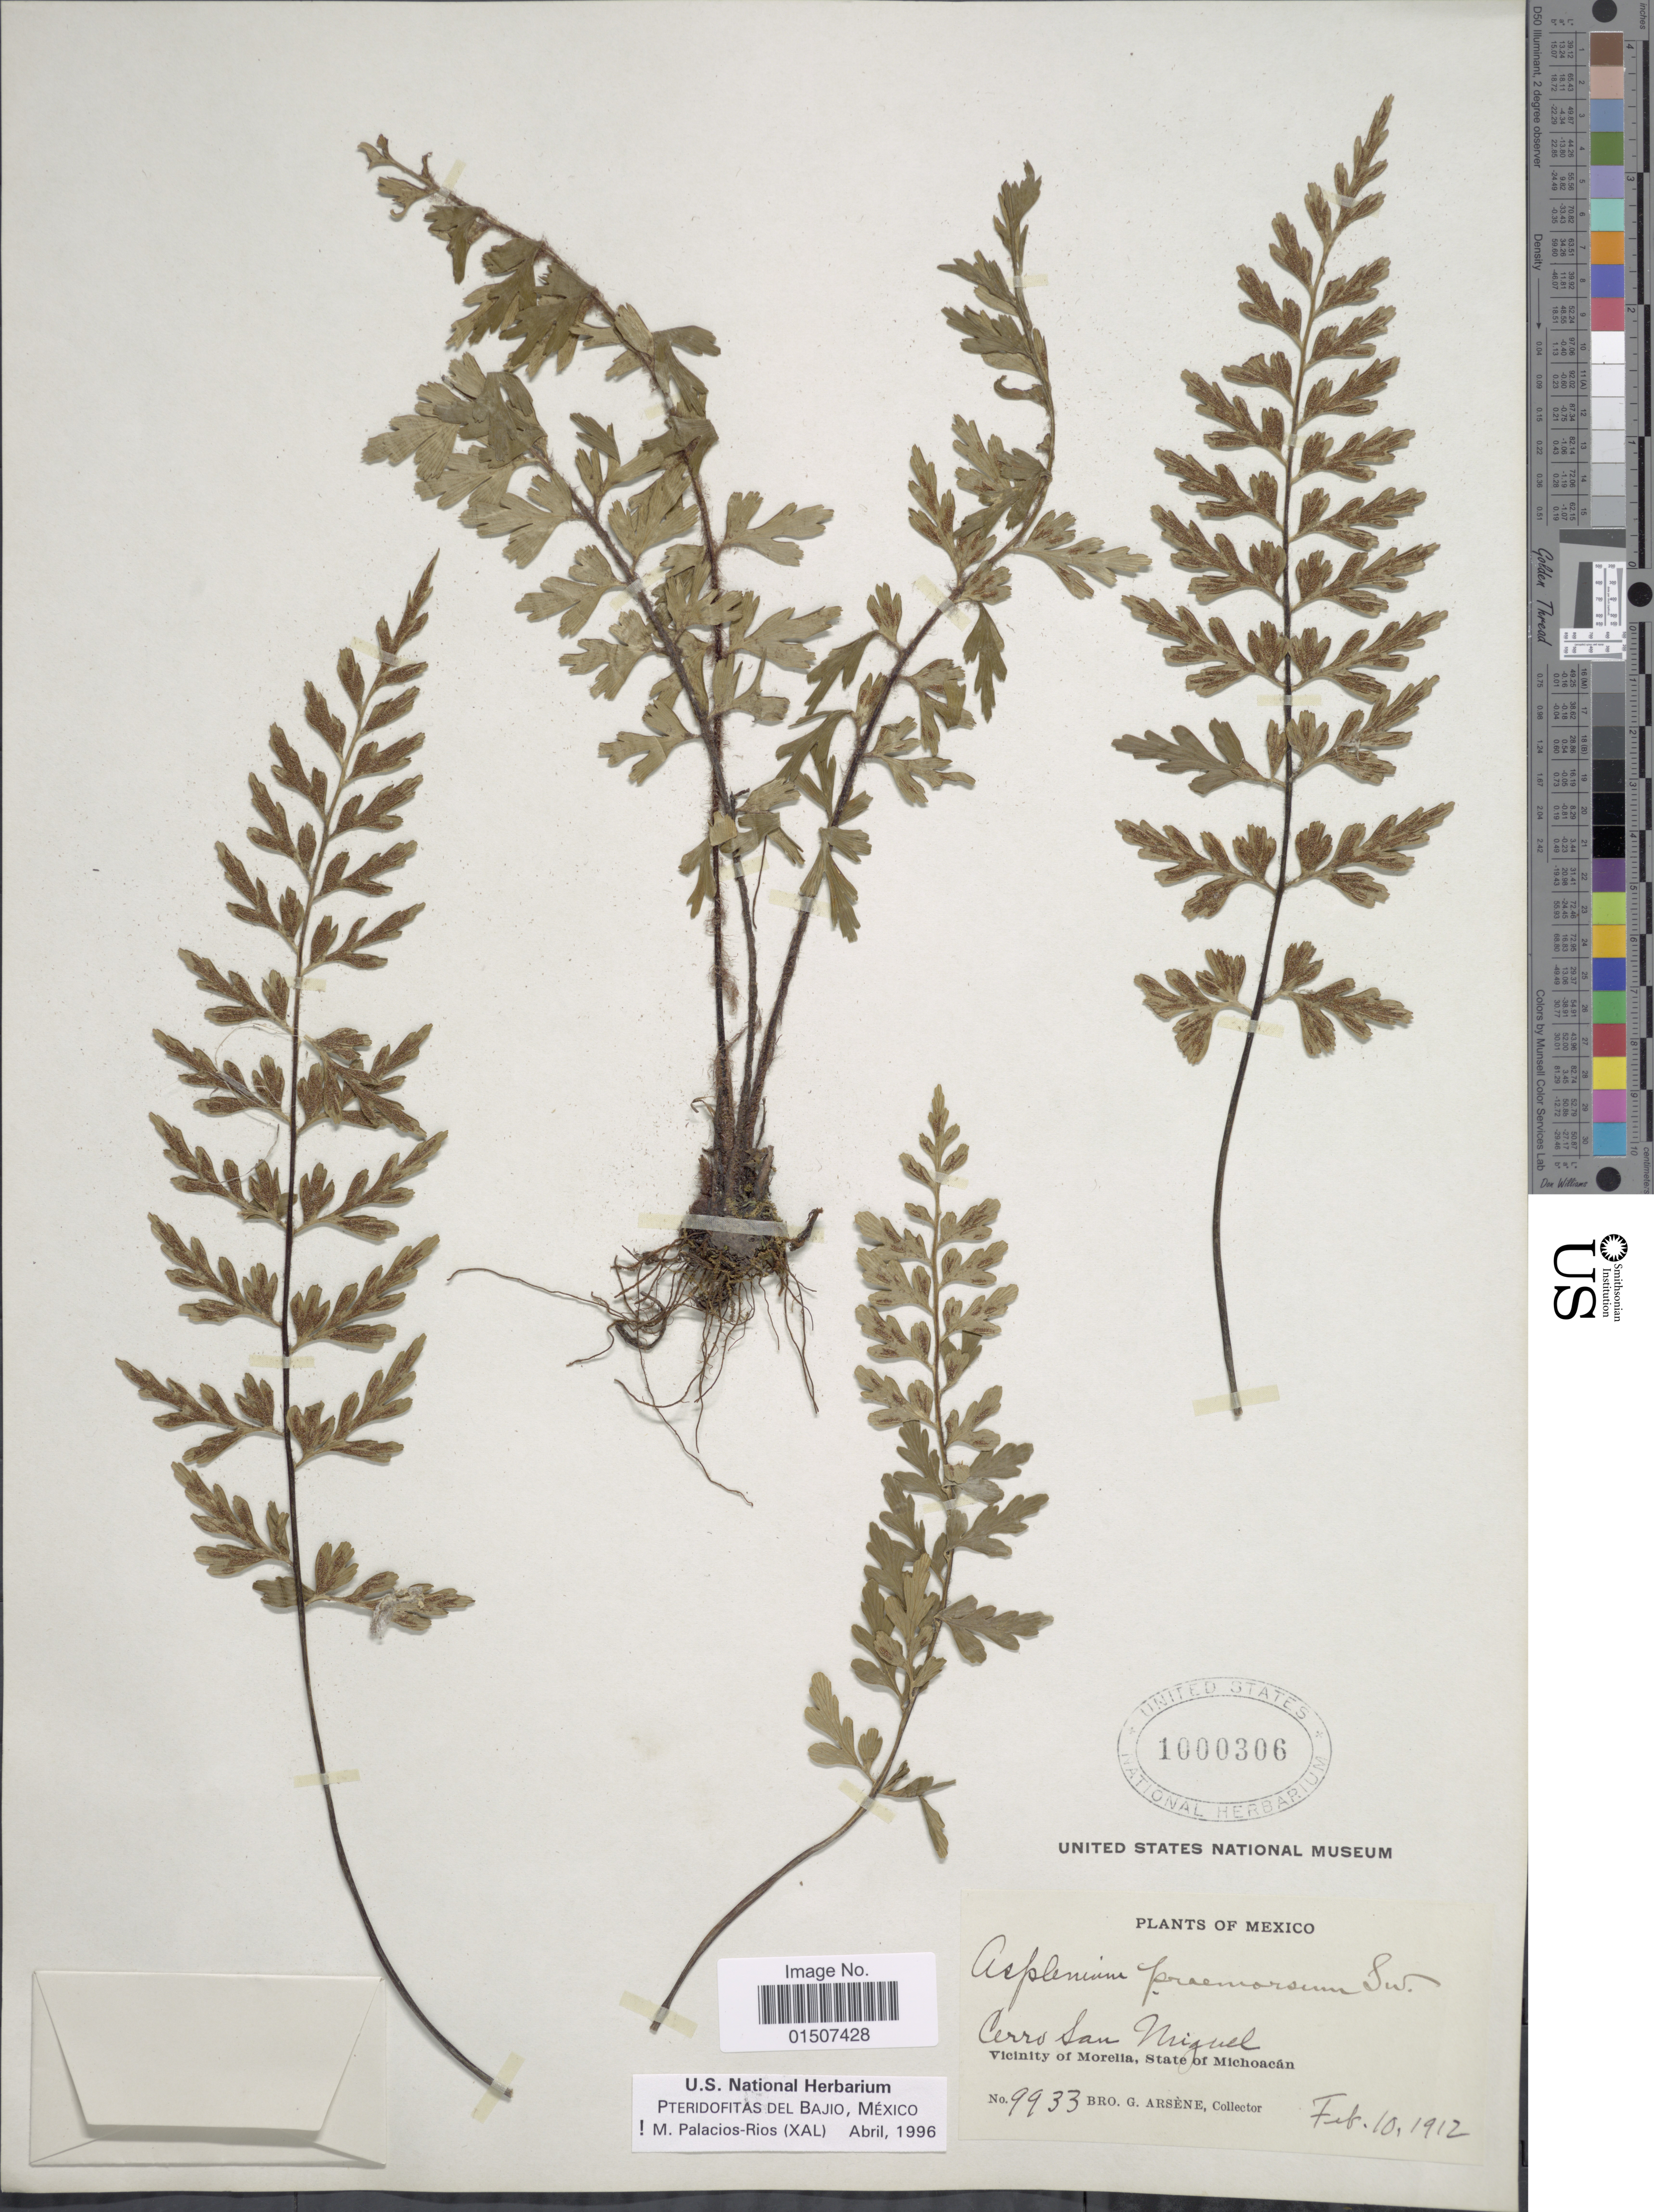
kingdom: Plantae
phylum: Tracheophyta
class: Polypodiopsida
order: Polypodiales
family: Aspleniaceae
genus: Asplenium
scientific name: Asplenium praemorsum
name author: Sw.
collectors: Bro. G. Arsène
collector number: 9933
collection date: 1912-02-10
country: Mexico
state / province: Michoacán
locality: Cerro San Miguel, Vicinity of Morelia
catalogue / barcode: US 1000306